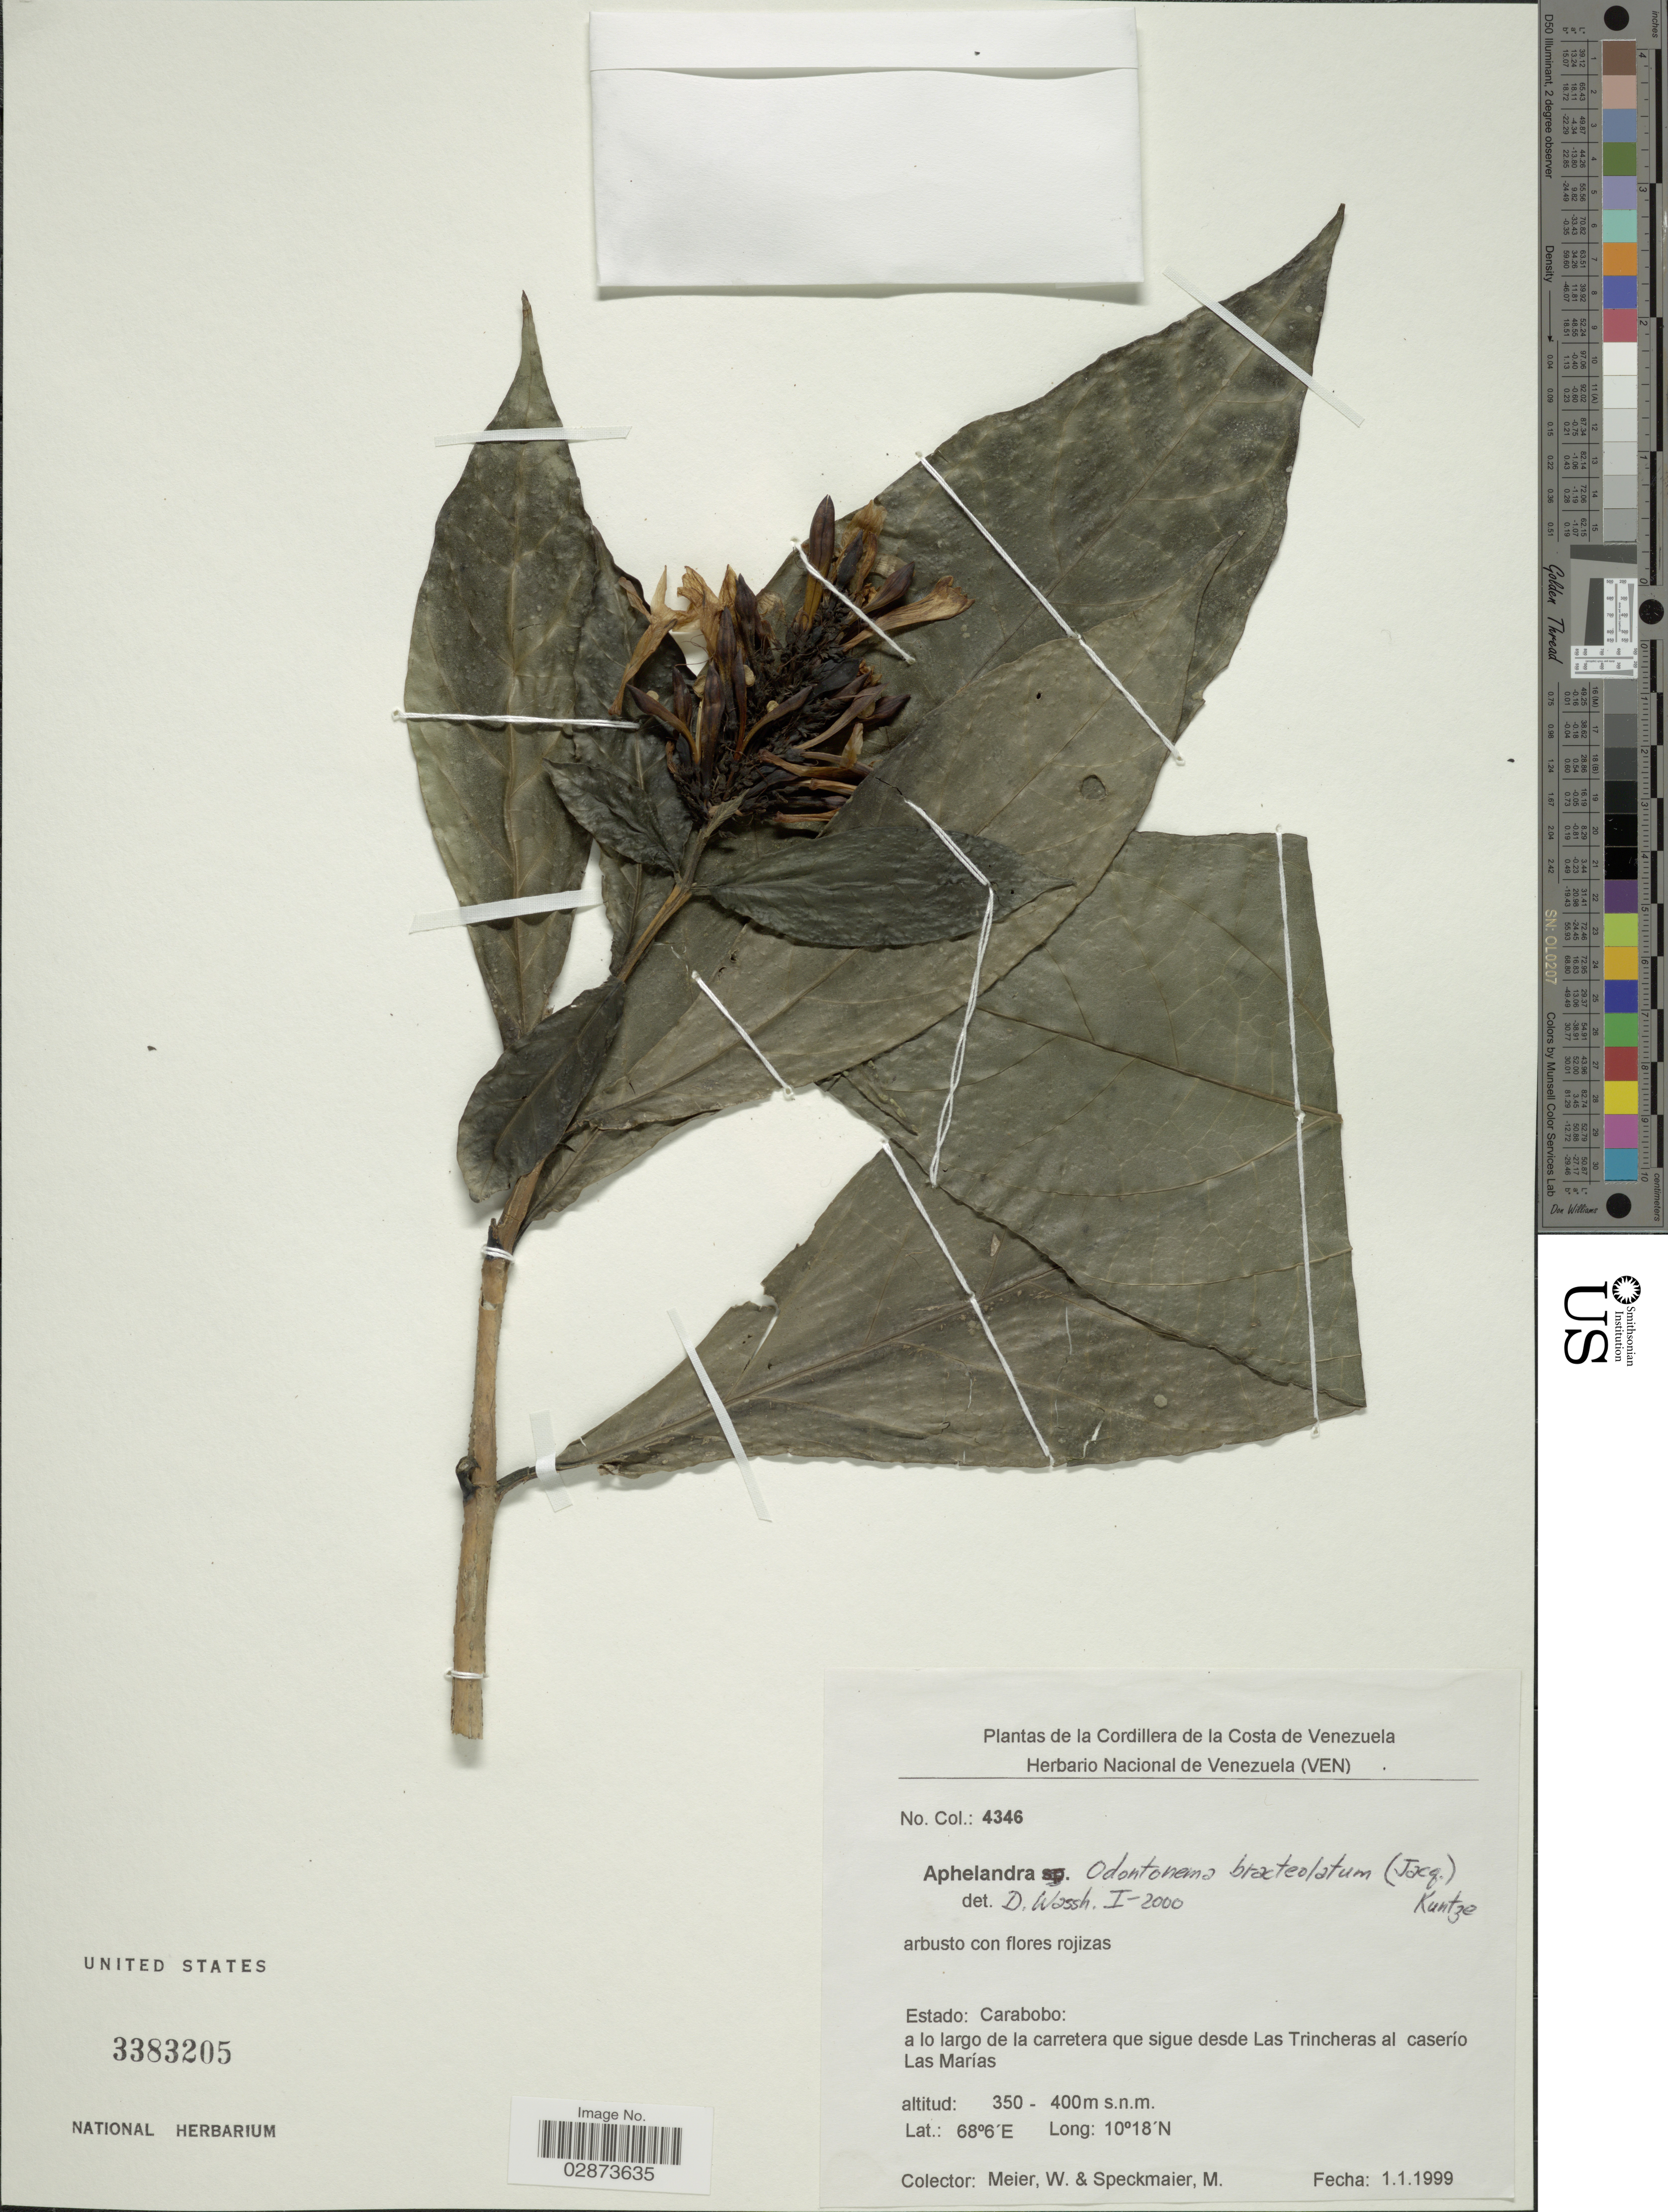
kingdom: Plantae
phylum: Tracheophyta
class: Magnoliopsida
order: Lamiales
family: Acanthaceae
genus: Odontonema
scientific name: Odontonema bracteolatum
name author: (Jacq.) Kuntze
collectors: W. Meier & M. Speckmaier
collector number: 4346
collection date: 1999-01-01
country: Venezuela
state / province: Carabobo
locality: a lo largo de la carretera que sigue desde Las Trincheras al caserío Las Marías.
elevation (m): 350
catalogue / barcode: US 3383205